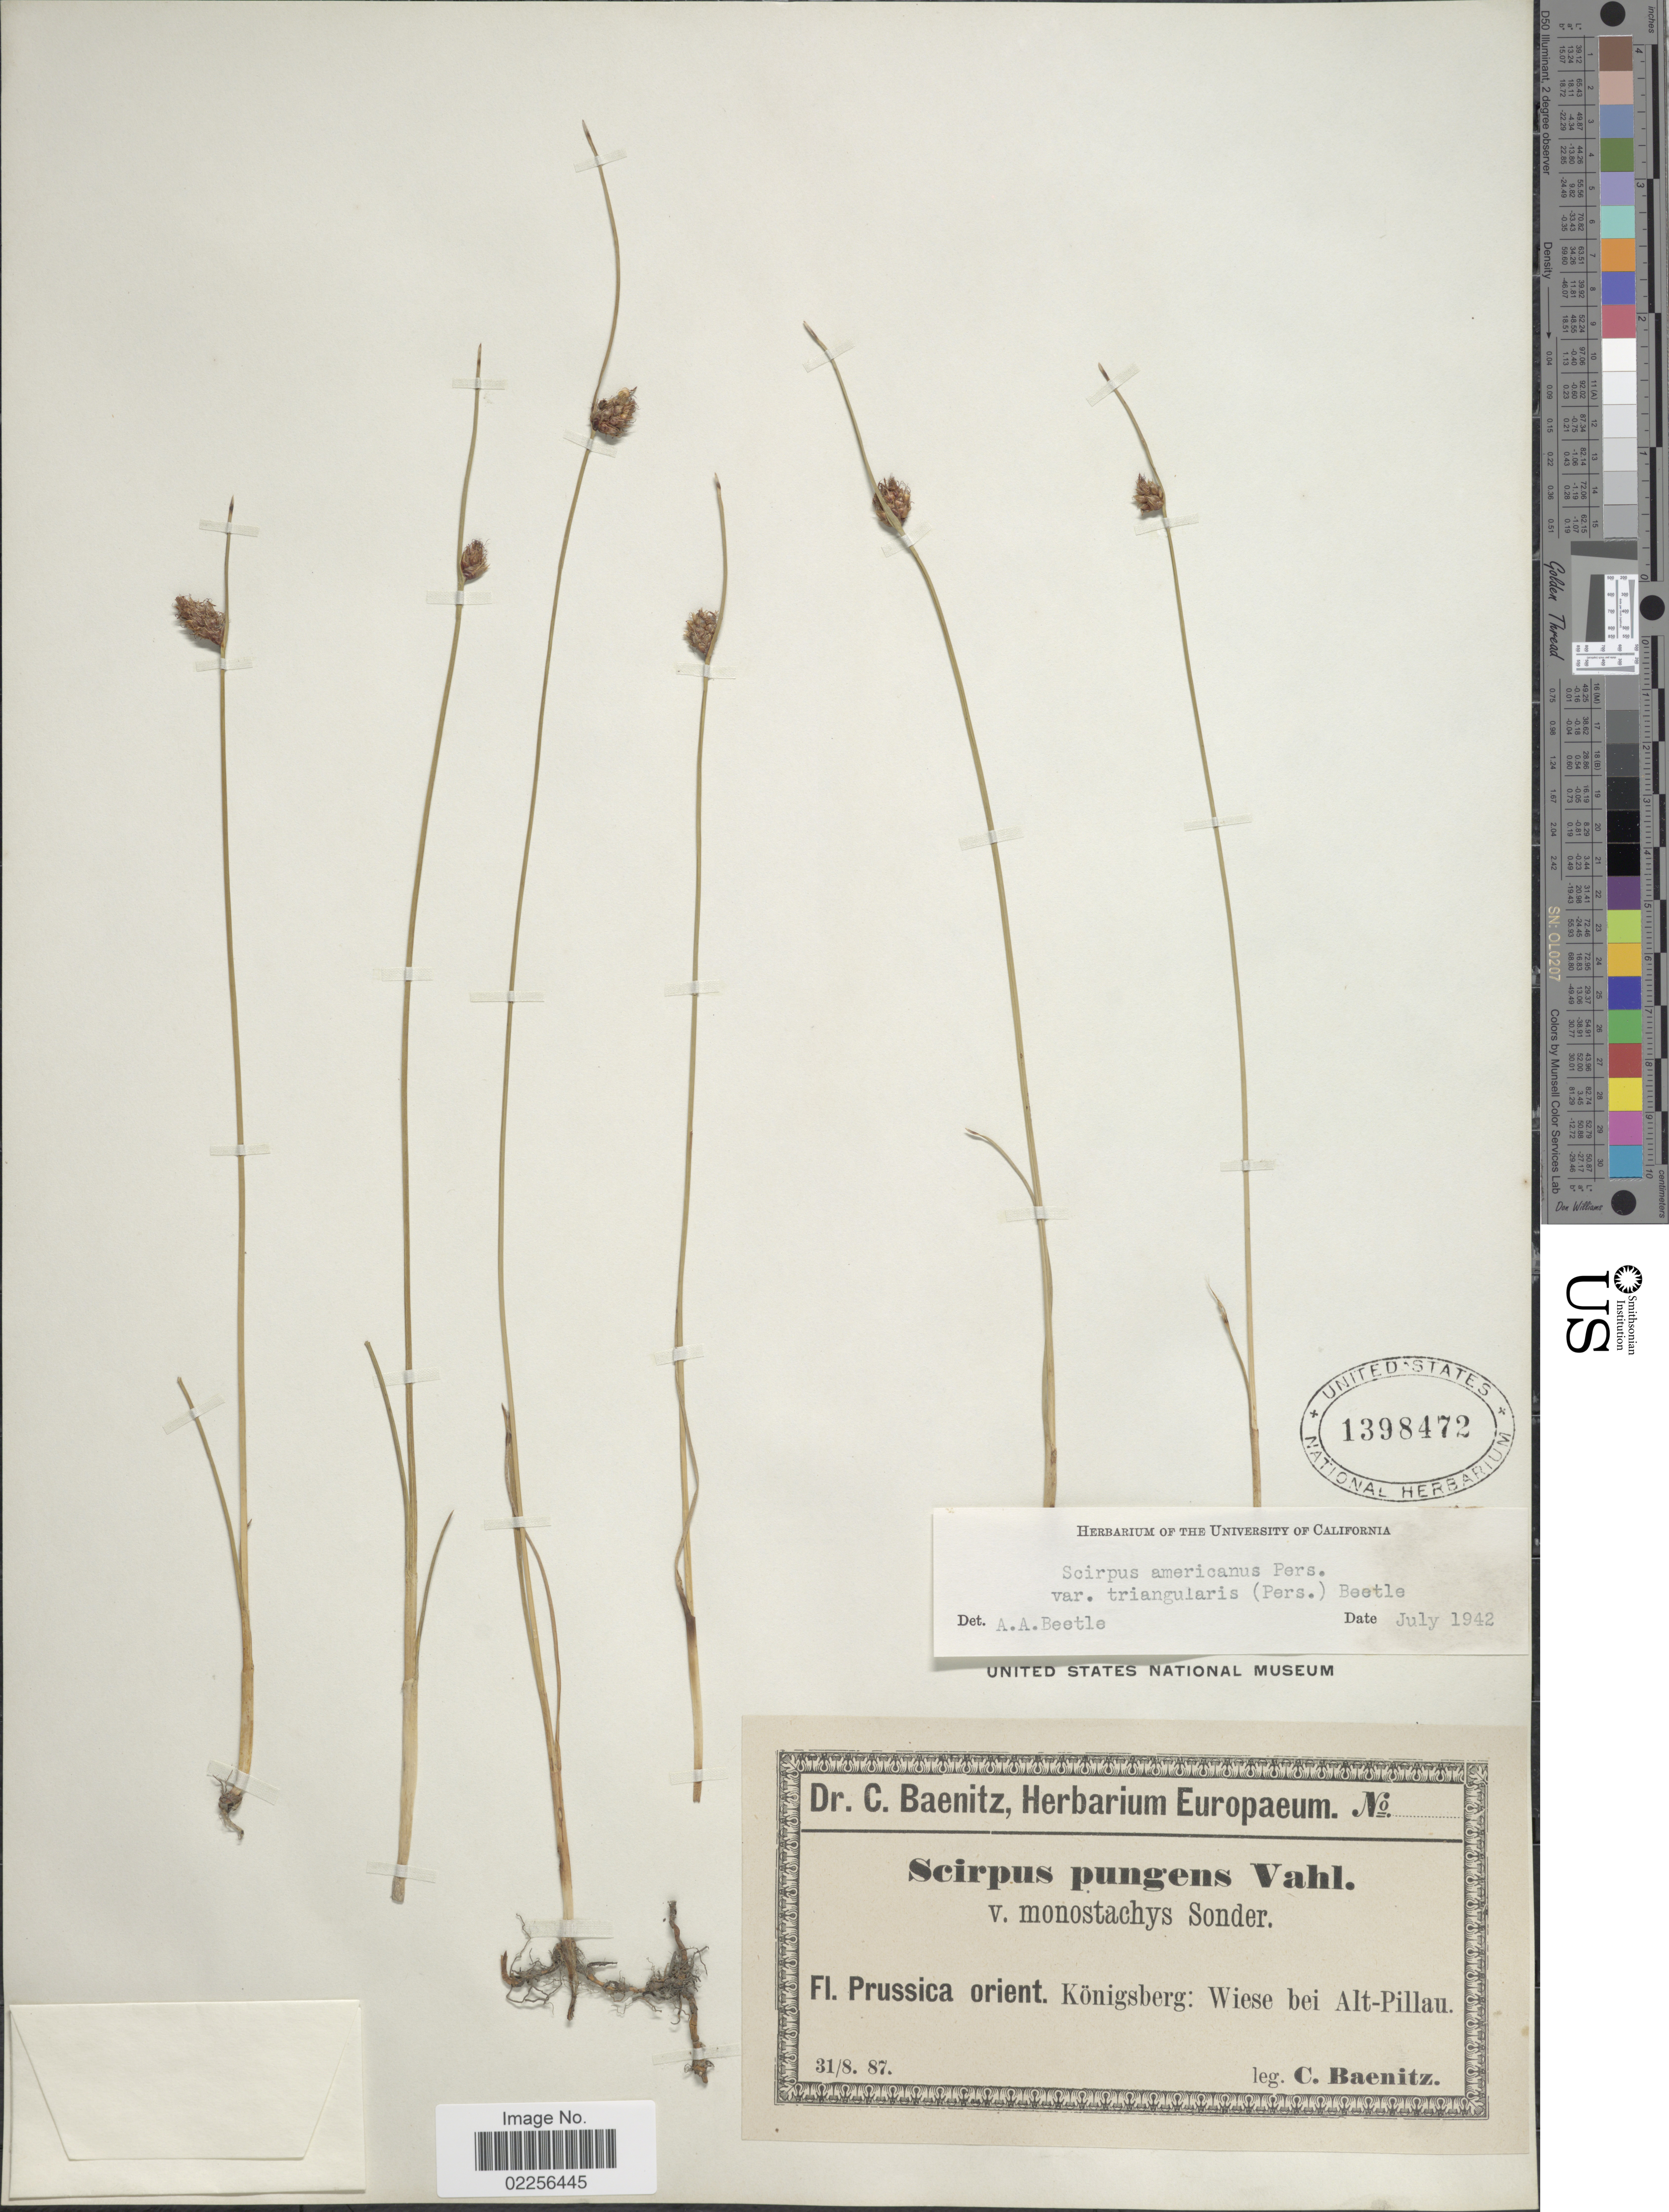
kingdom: Plantae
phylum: Tracheophyta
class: Liliopsida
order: Poales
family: Cyperaceae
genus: Schoenoplectus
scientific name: Schoenoplectus pungens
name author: (Vahl) Palla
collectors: C. G. Baenitz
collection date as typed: Transcribed d/m/y: 31/8/87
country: Russian Federation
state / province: Kaliningrad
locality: Prussica orient. Konigsberg, wiese bei Alt-Pillau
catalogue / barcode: US 1398472